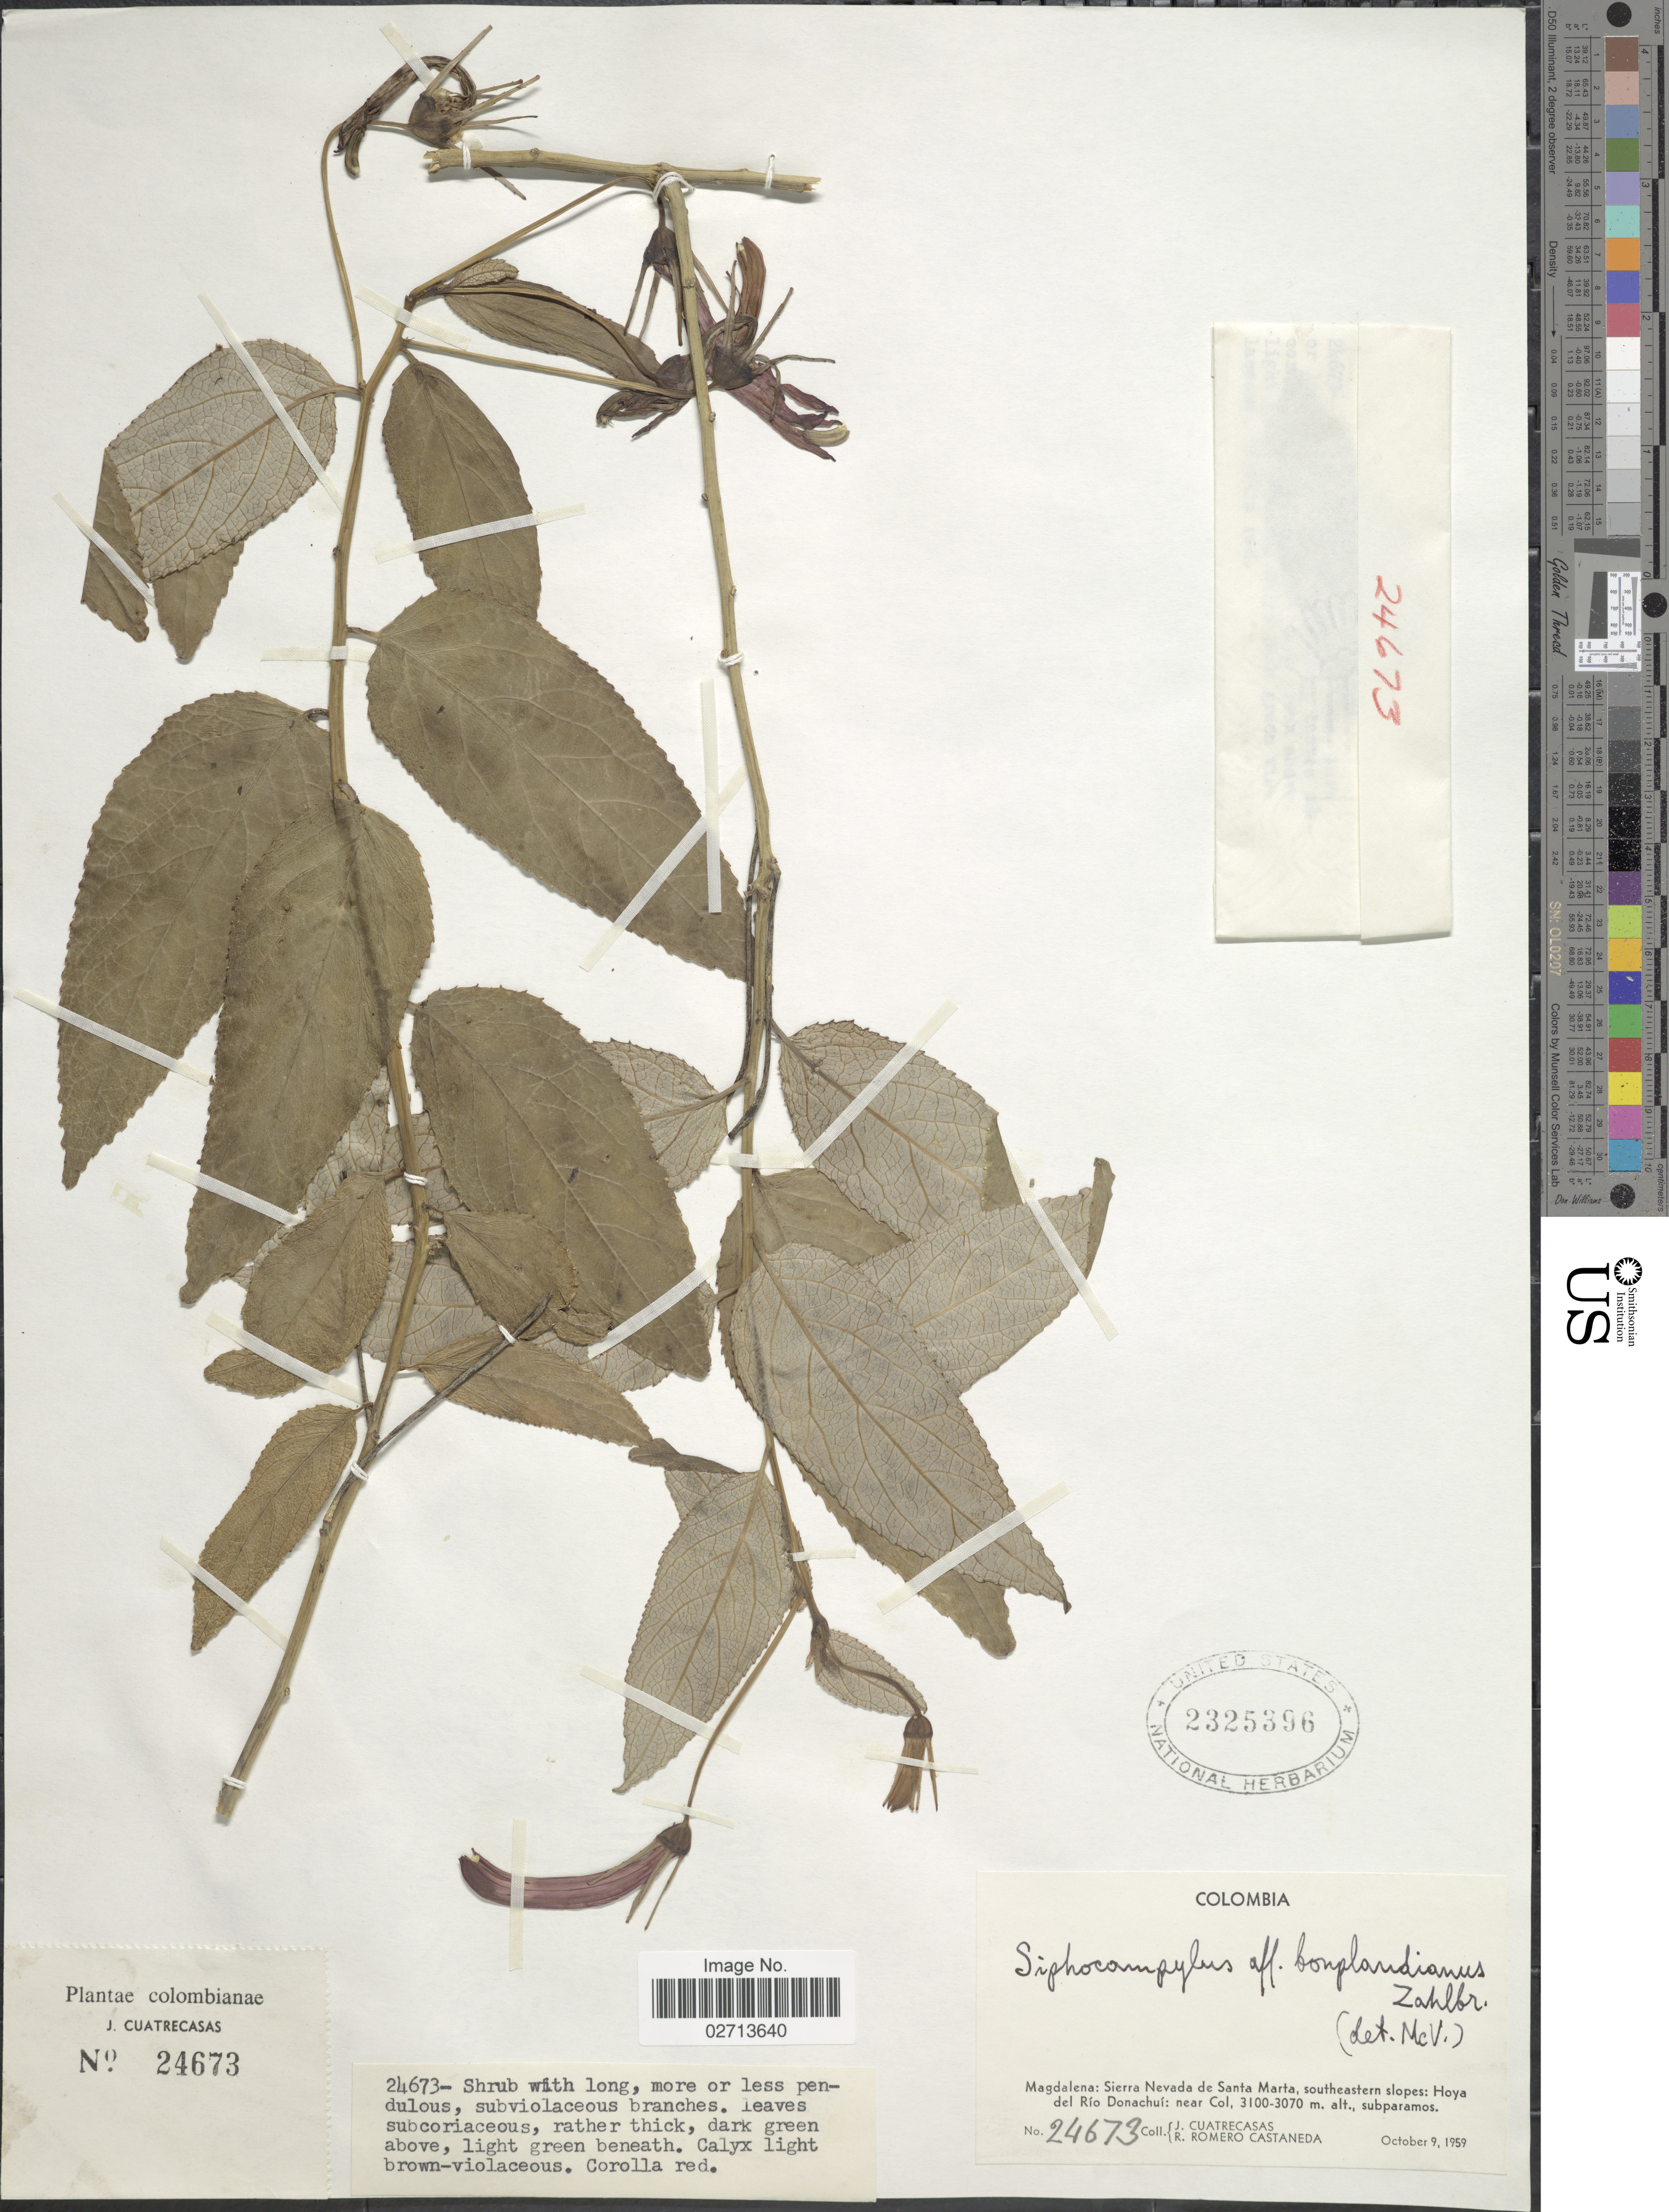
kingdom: Plantae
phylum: Tracheophyta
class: Magnoliopsida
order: Asterales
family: Campanulaceae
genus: Siphocampylus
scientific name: Siphocampylus bonplandianus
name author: Zahlbr.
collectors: J. Cuatrecasas & R. Romero Castañeda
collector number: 24673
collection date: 1959-10-09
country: Colombia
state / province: Magdalena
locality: Sierra Nevada de Santa Marta, southeastern slopes: Hoya del Rio Donachui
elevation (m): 3070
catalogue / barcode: US 2325396